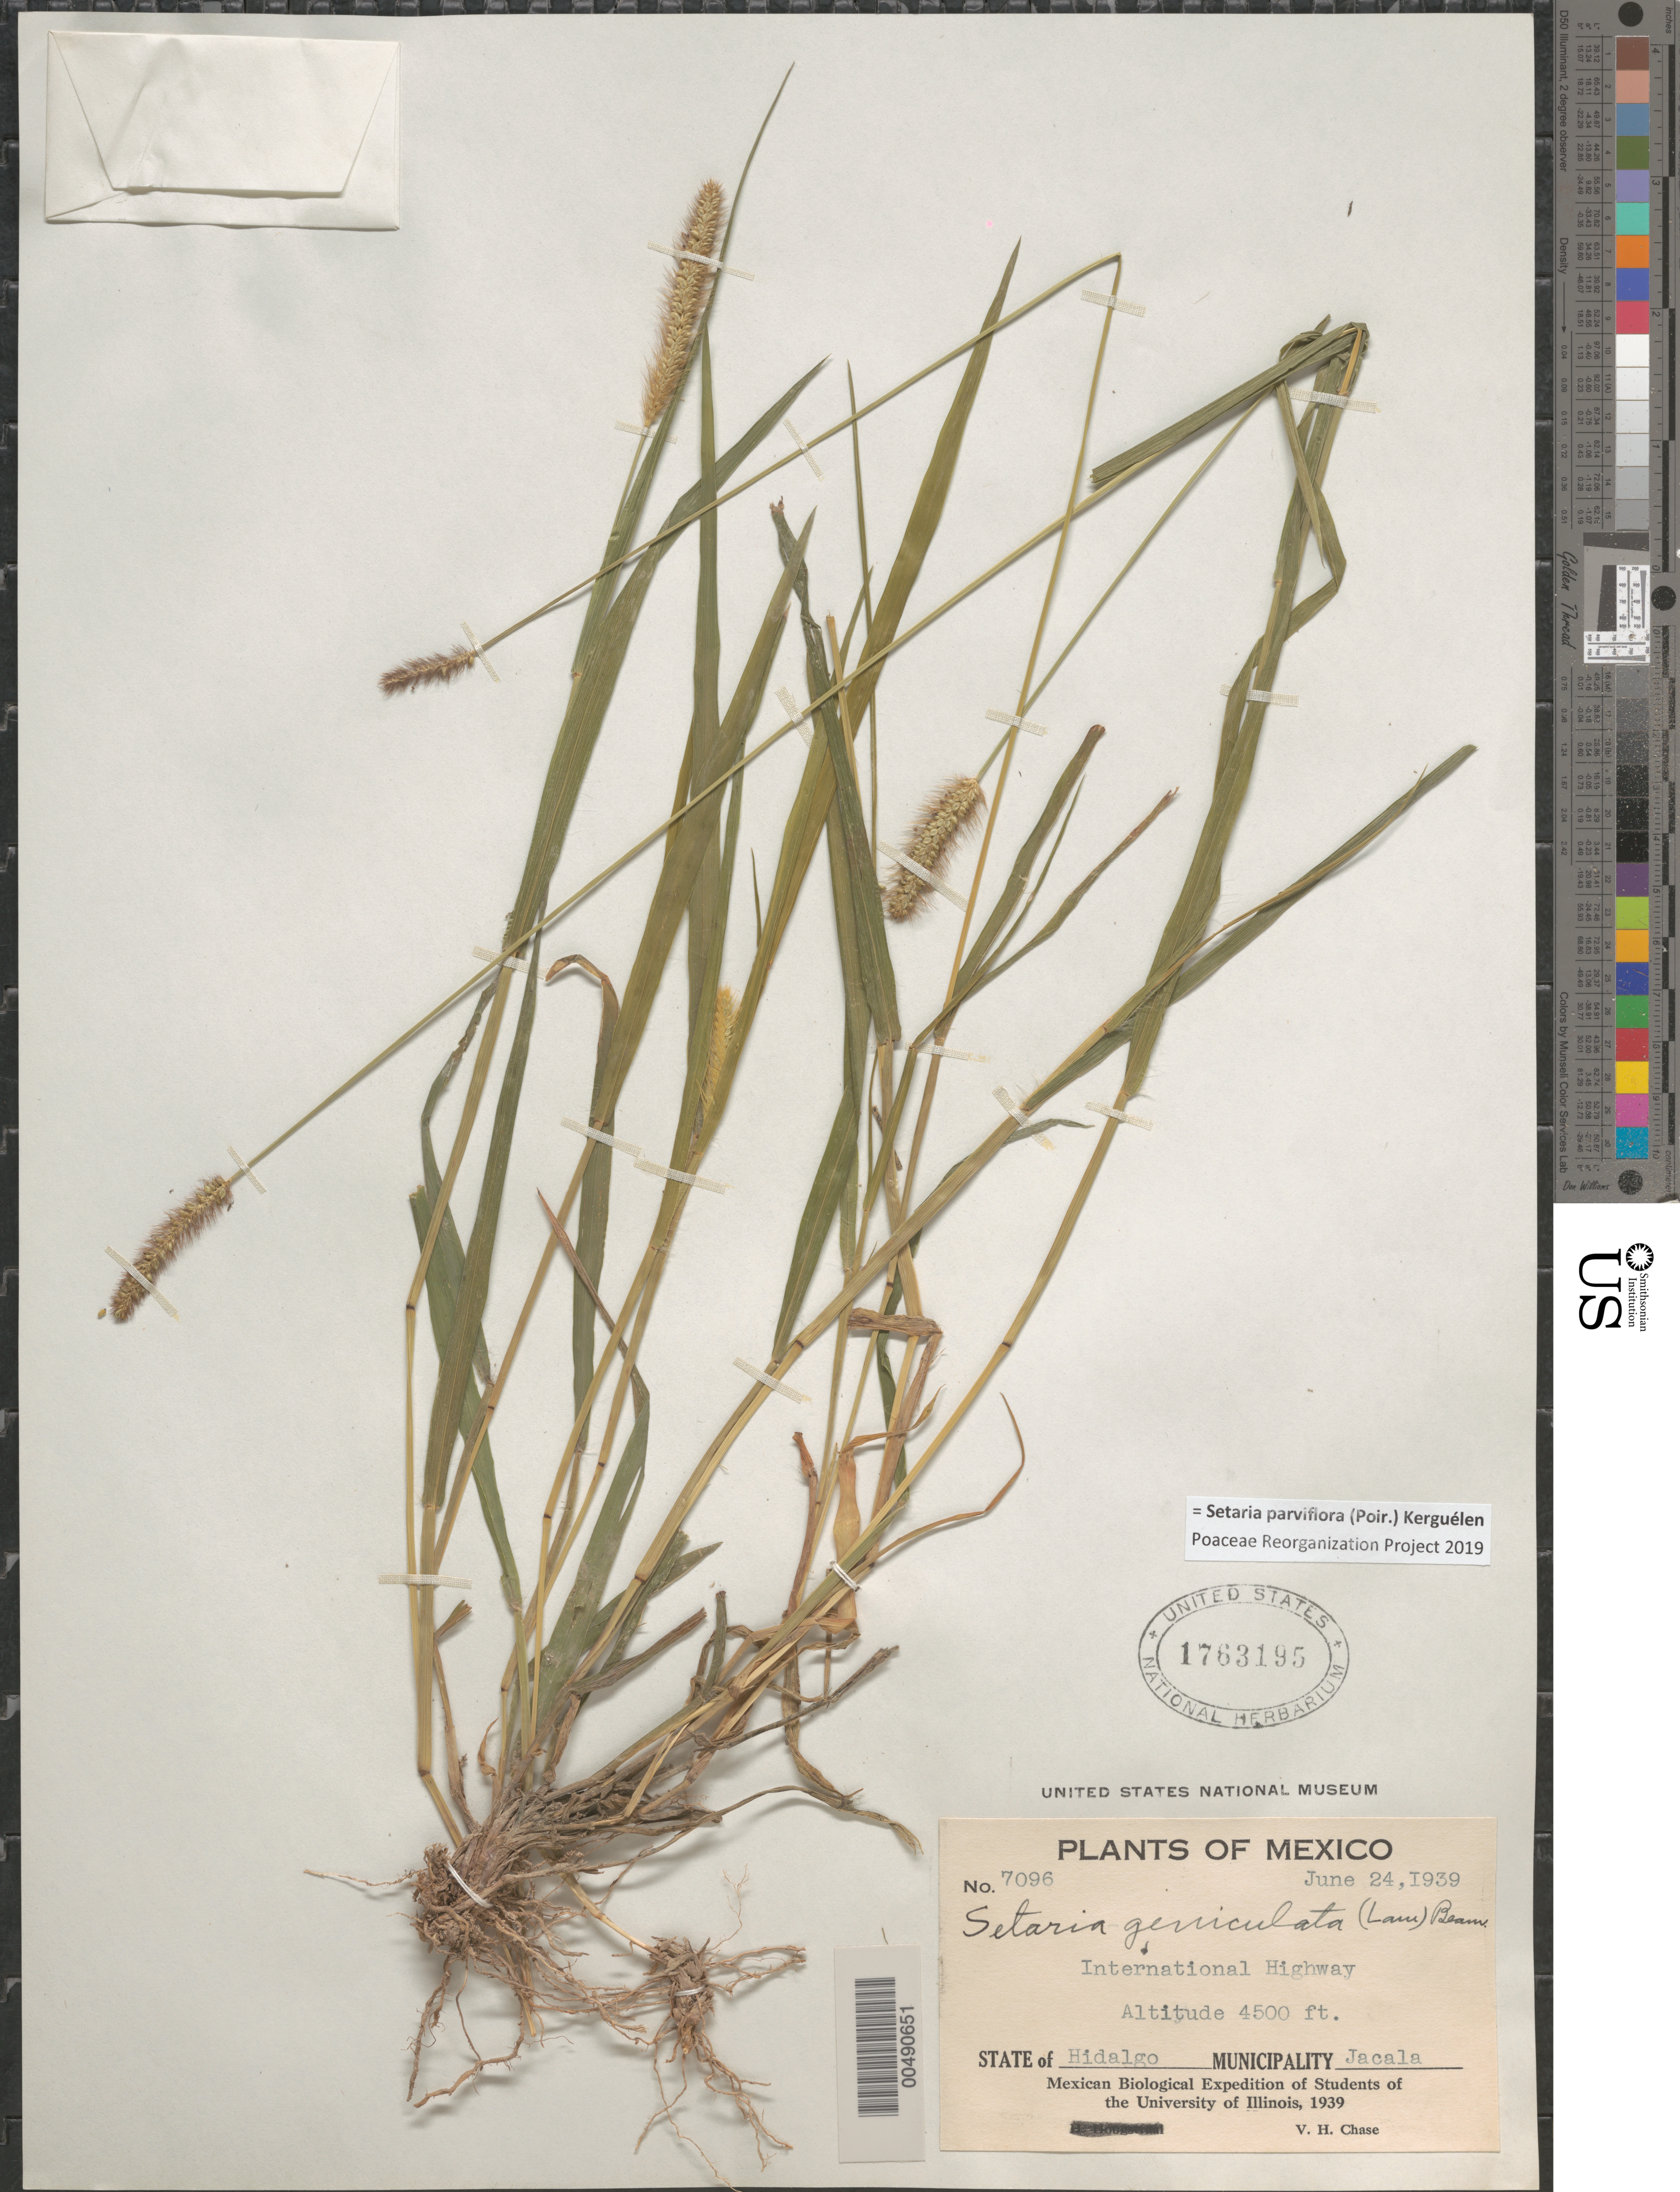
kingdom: Plantae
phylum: Tracheophyta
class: Liliopsida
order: Poales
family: Poaceae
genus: Setaria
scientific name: Setaria parviflora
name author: (Poir.) Kerguélen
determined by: Poaceae Reorganization Project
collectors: V. H. Chase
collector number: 7096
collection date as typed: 24 Jun 1939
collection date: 1939-06-24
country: Mexico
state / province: Hidalgo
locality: Mun of Jacala, International Hwy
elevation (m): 1372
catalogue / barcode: US 1763195